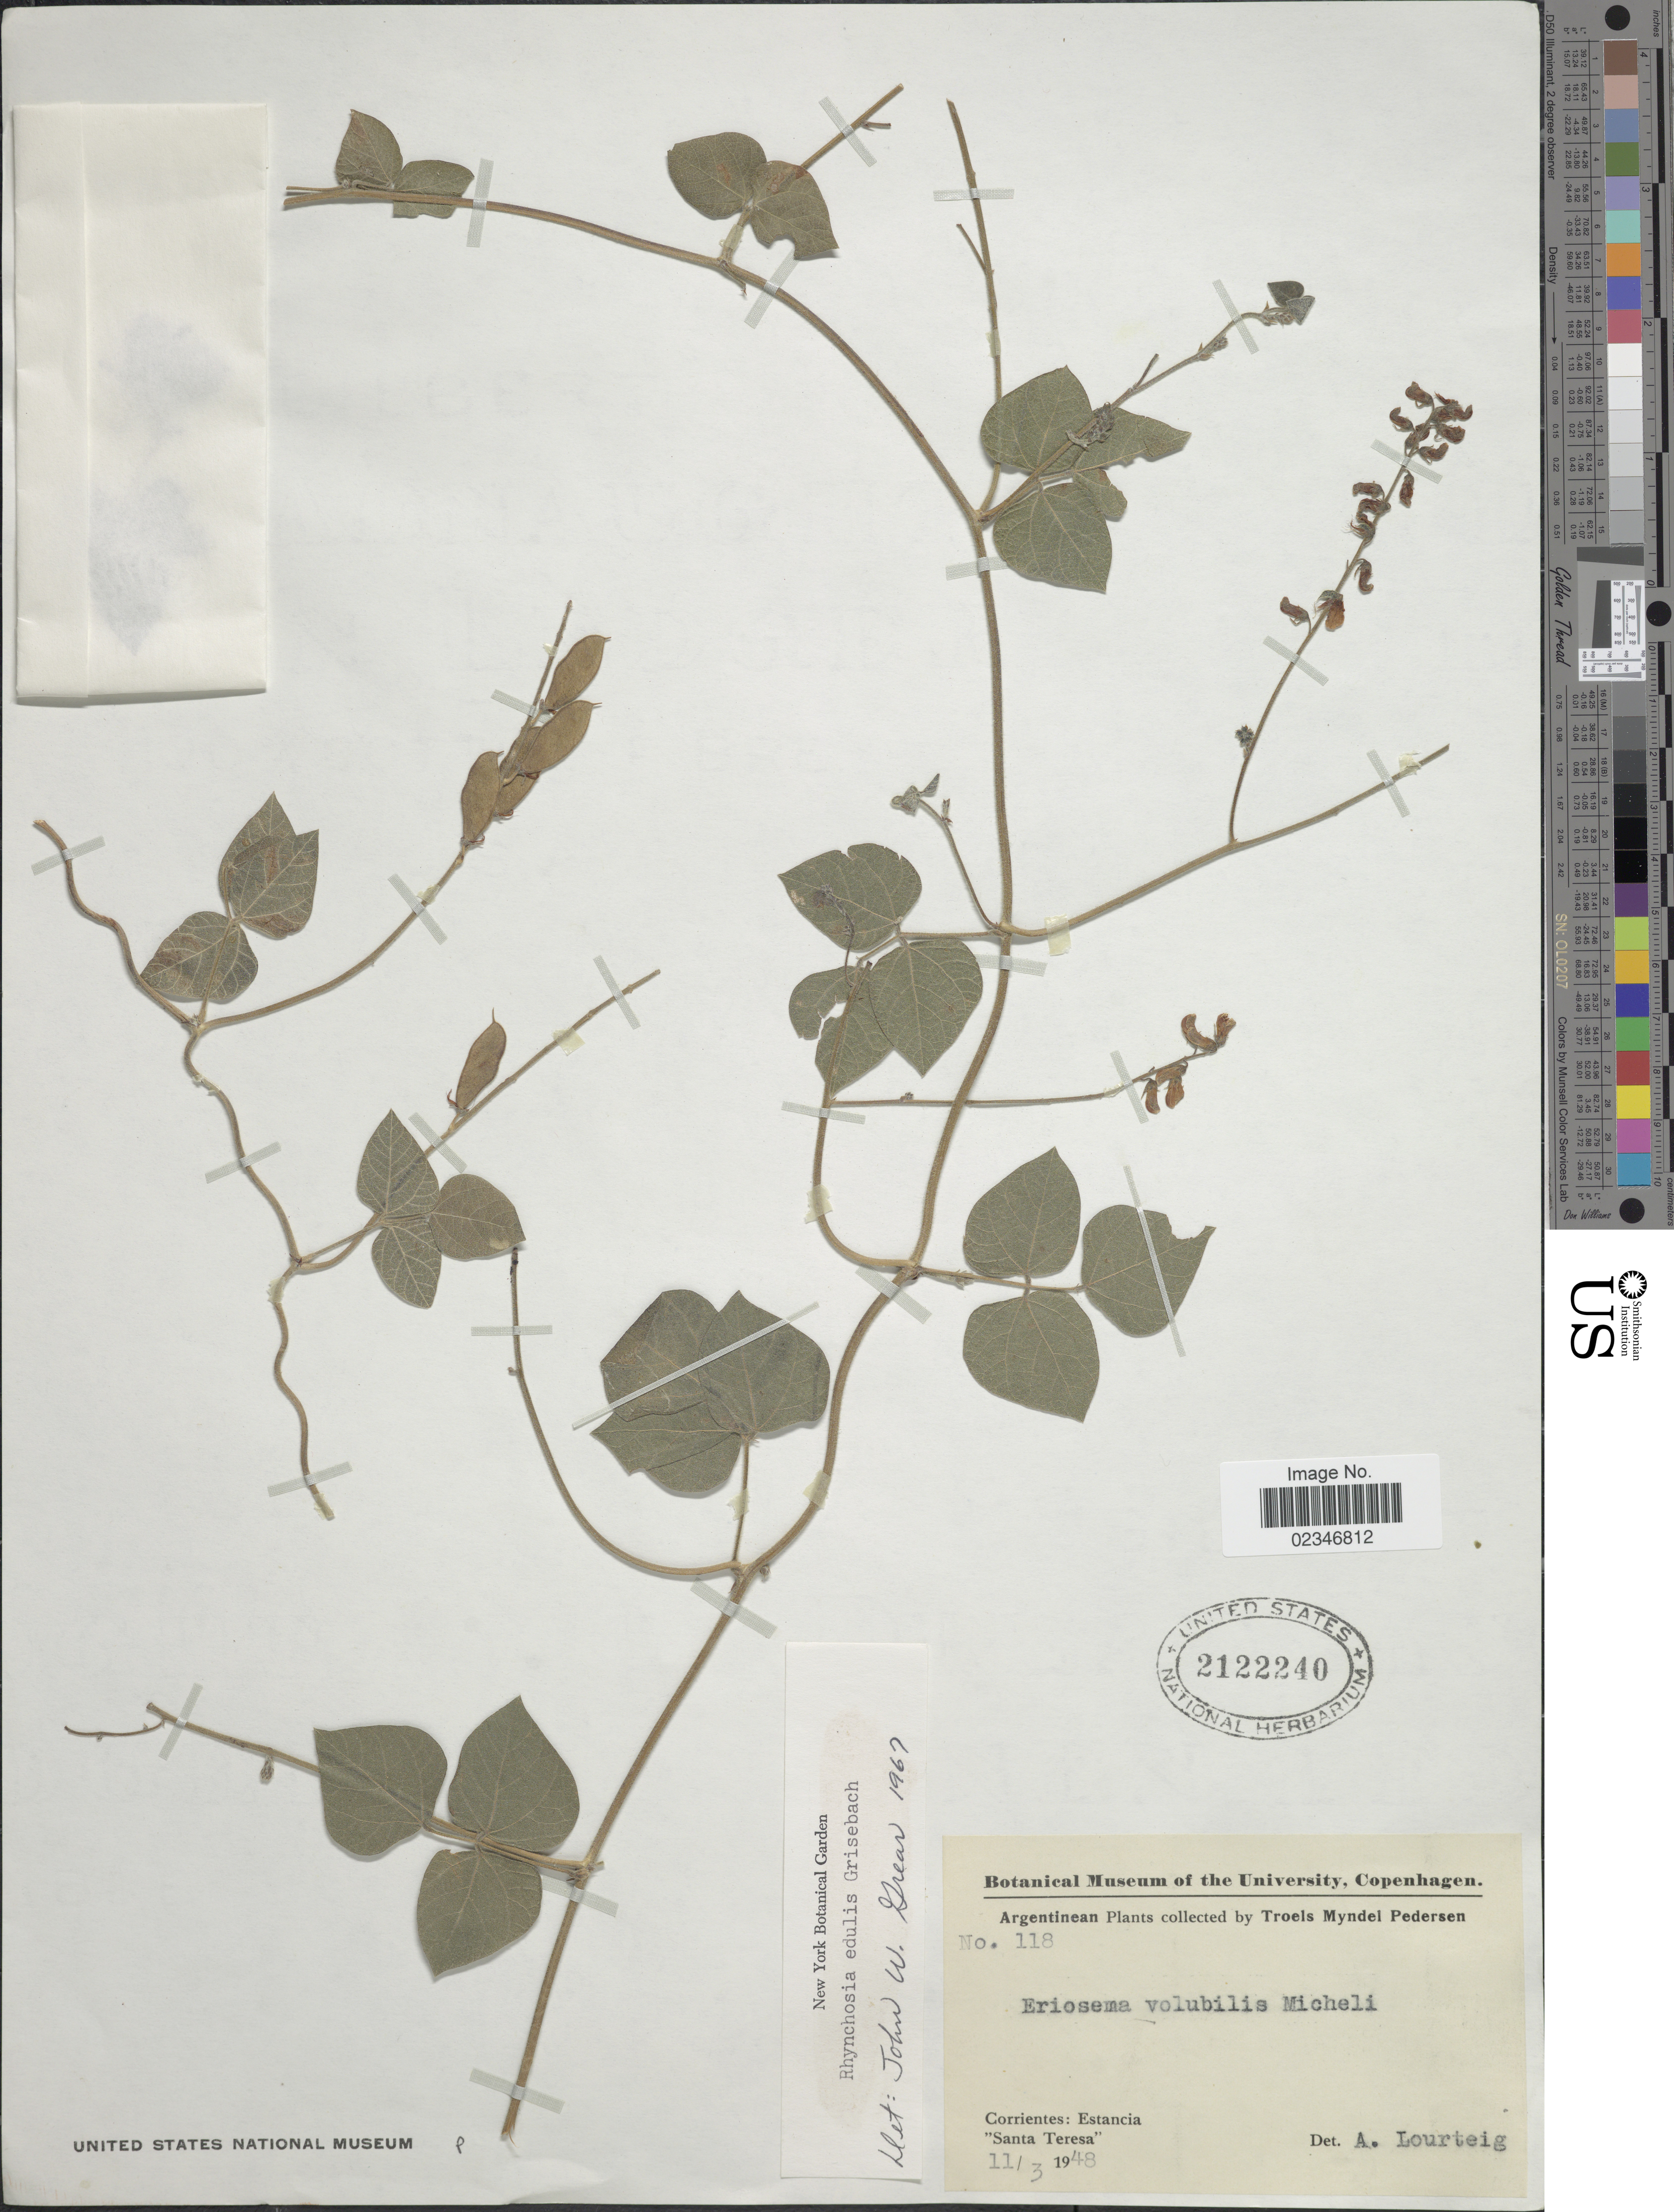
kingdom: Plantae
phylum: Tracheophyta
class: Magnoliopsida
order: Fabales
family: Fabaceae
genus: Rhynchosia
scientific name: Rhynchosia edulis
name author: Griseb.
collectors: T. Pederson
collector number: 118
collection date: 1948-03-11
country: Argentina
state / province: Corrientes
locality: Corrientes: Estancia Santa Teresa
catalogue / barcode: US 2122240